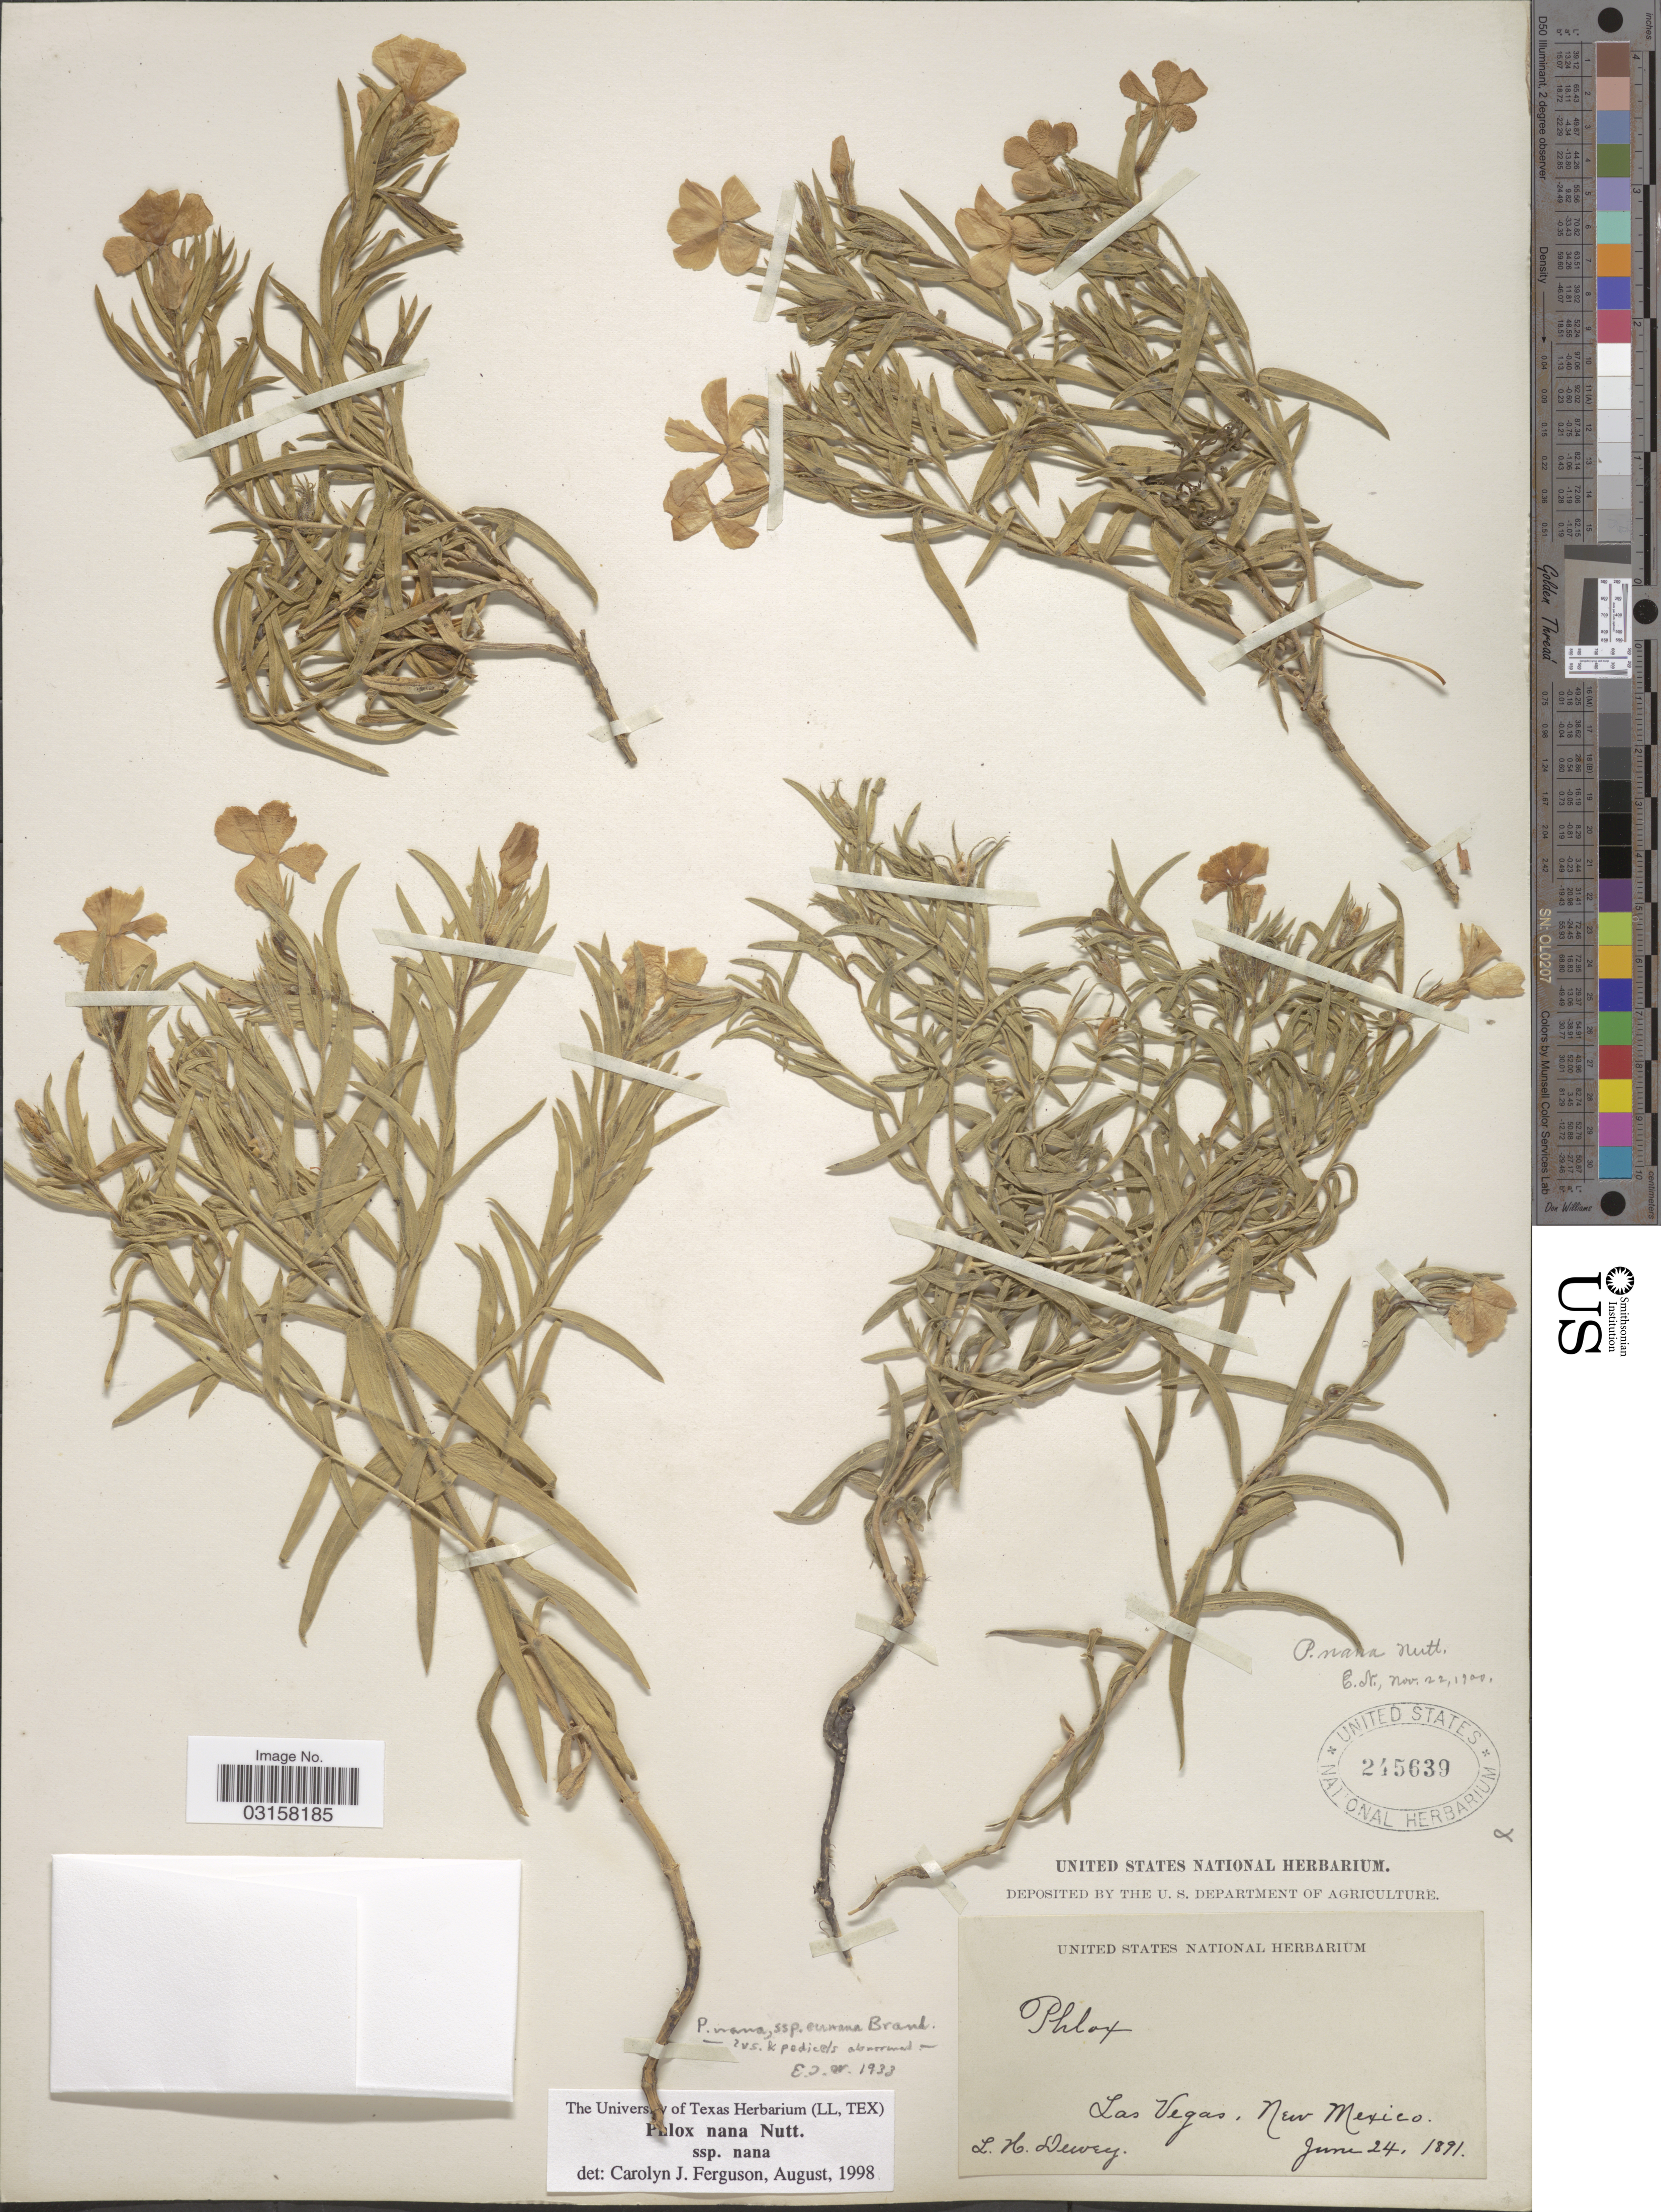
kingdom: Plantae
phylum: Tracheophyta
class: Magnoliopsida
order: Ericales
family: Polemoniaceae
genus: Phlox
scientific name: Phlox nana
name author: Nutt.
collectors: L. H. Dewey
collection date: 1891-06-24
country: United States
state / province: New Mexico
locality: Las Vegas.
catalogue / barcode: US 245639